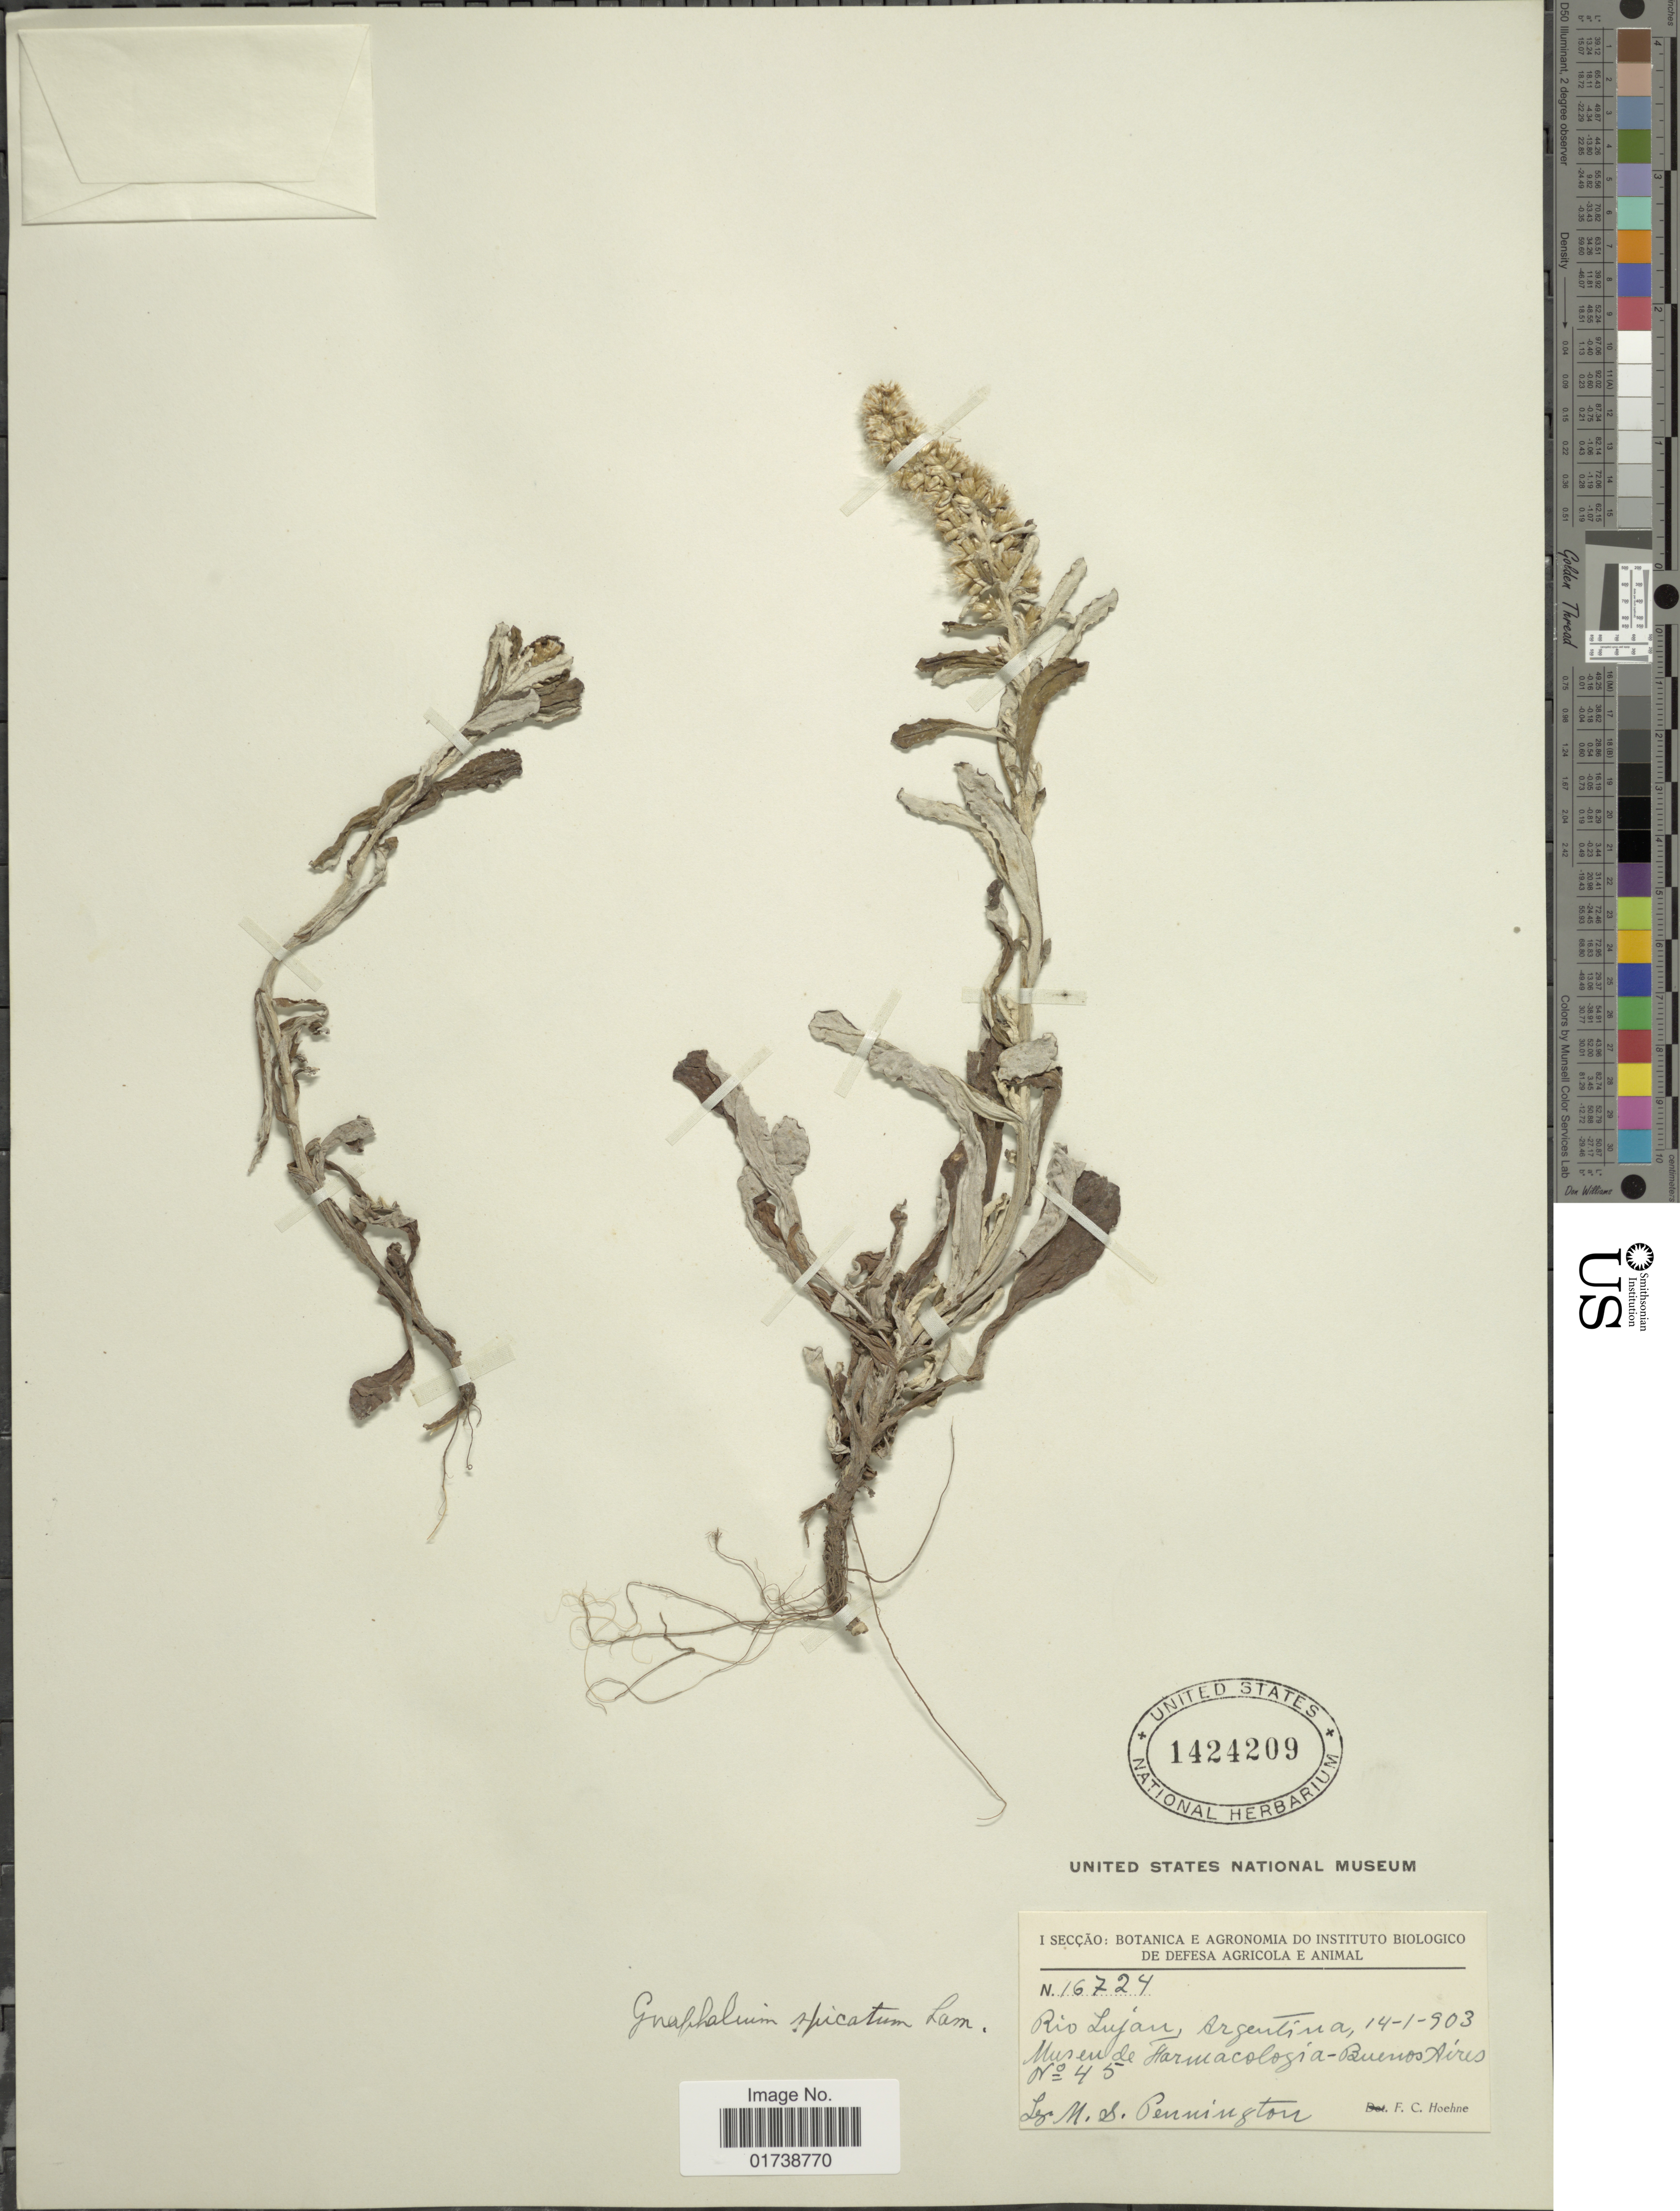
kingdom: Plantae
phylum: Tracheophyta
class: Magnoliopsida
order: Asterales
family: Asteraceae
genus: Gamochaeta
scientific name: Gamochaeta spicata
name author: (Lam.) Cabrera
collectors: M. Pennington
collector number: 45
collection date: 1903-01-14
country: Argentina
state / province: Buenos Aires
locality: Rio Lujan, Museu de Farmacologia.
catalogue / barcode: US 1424209